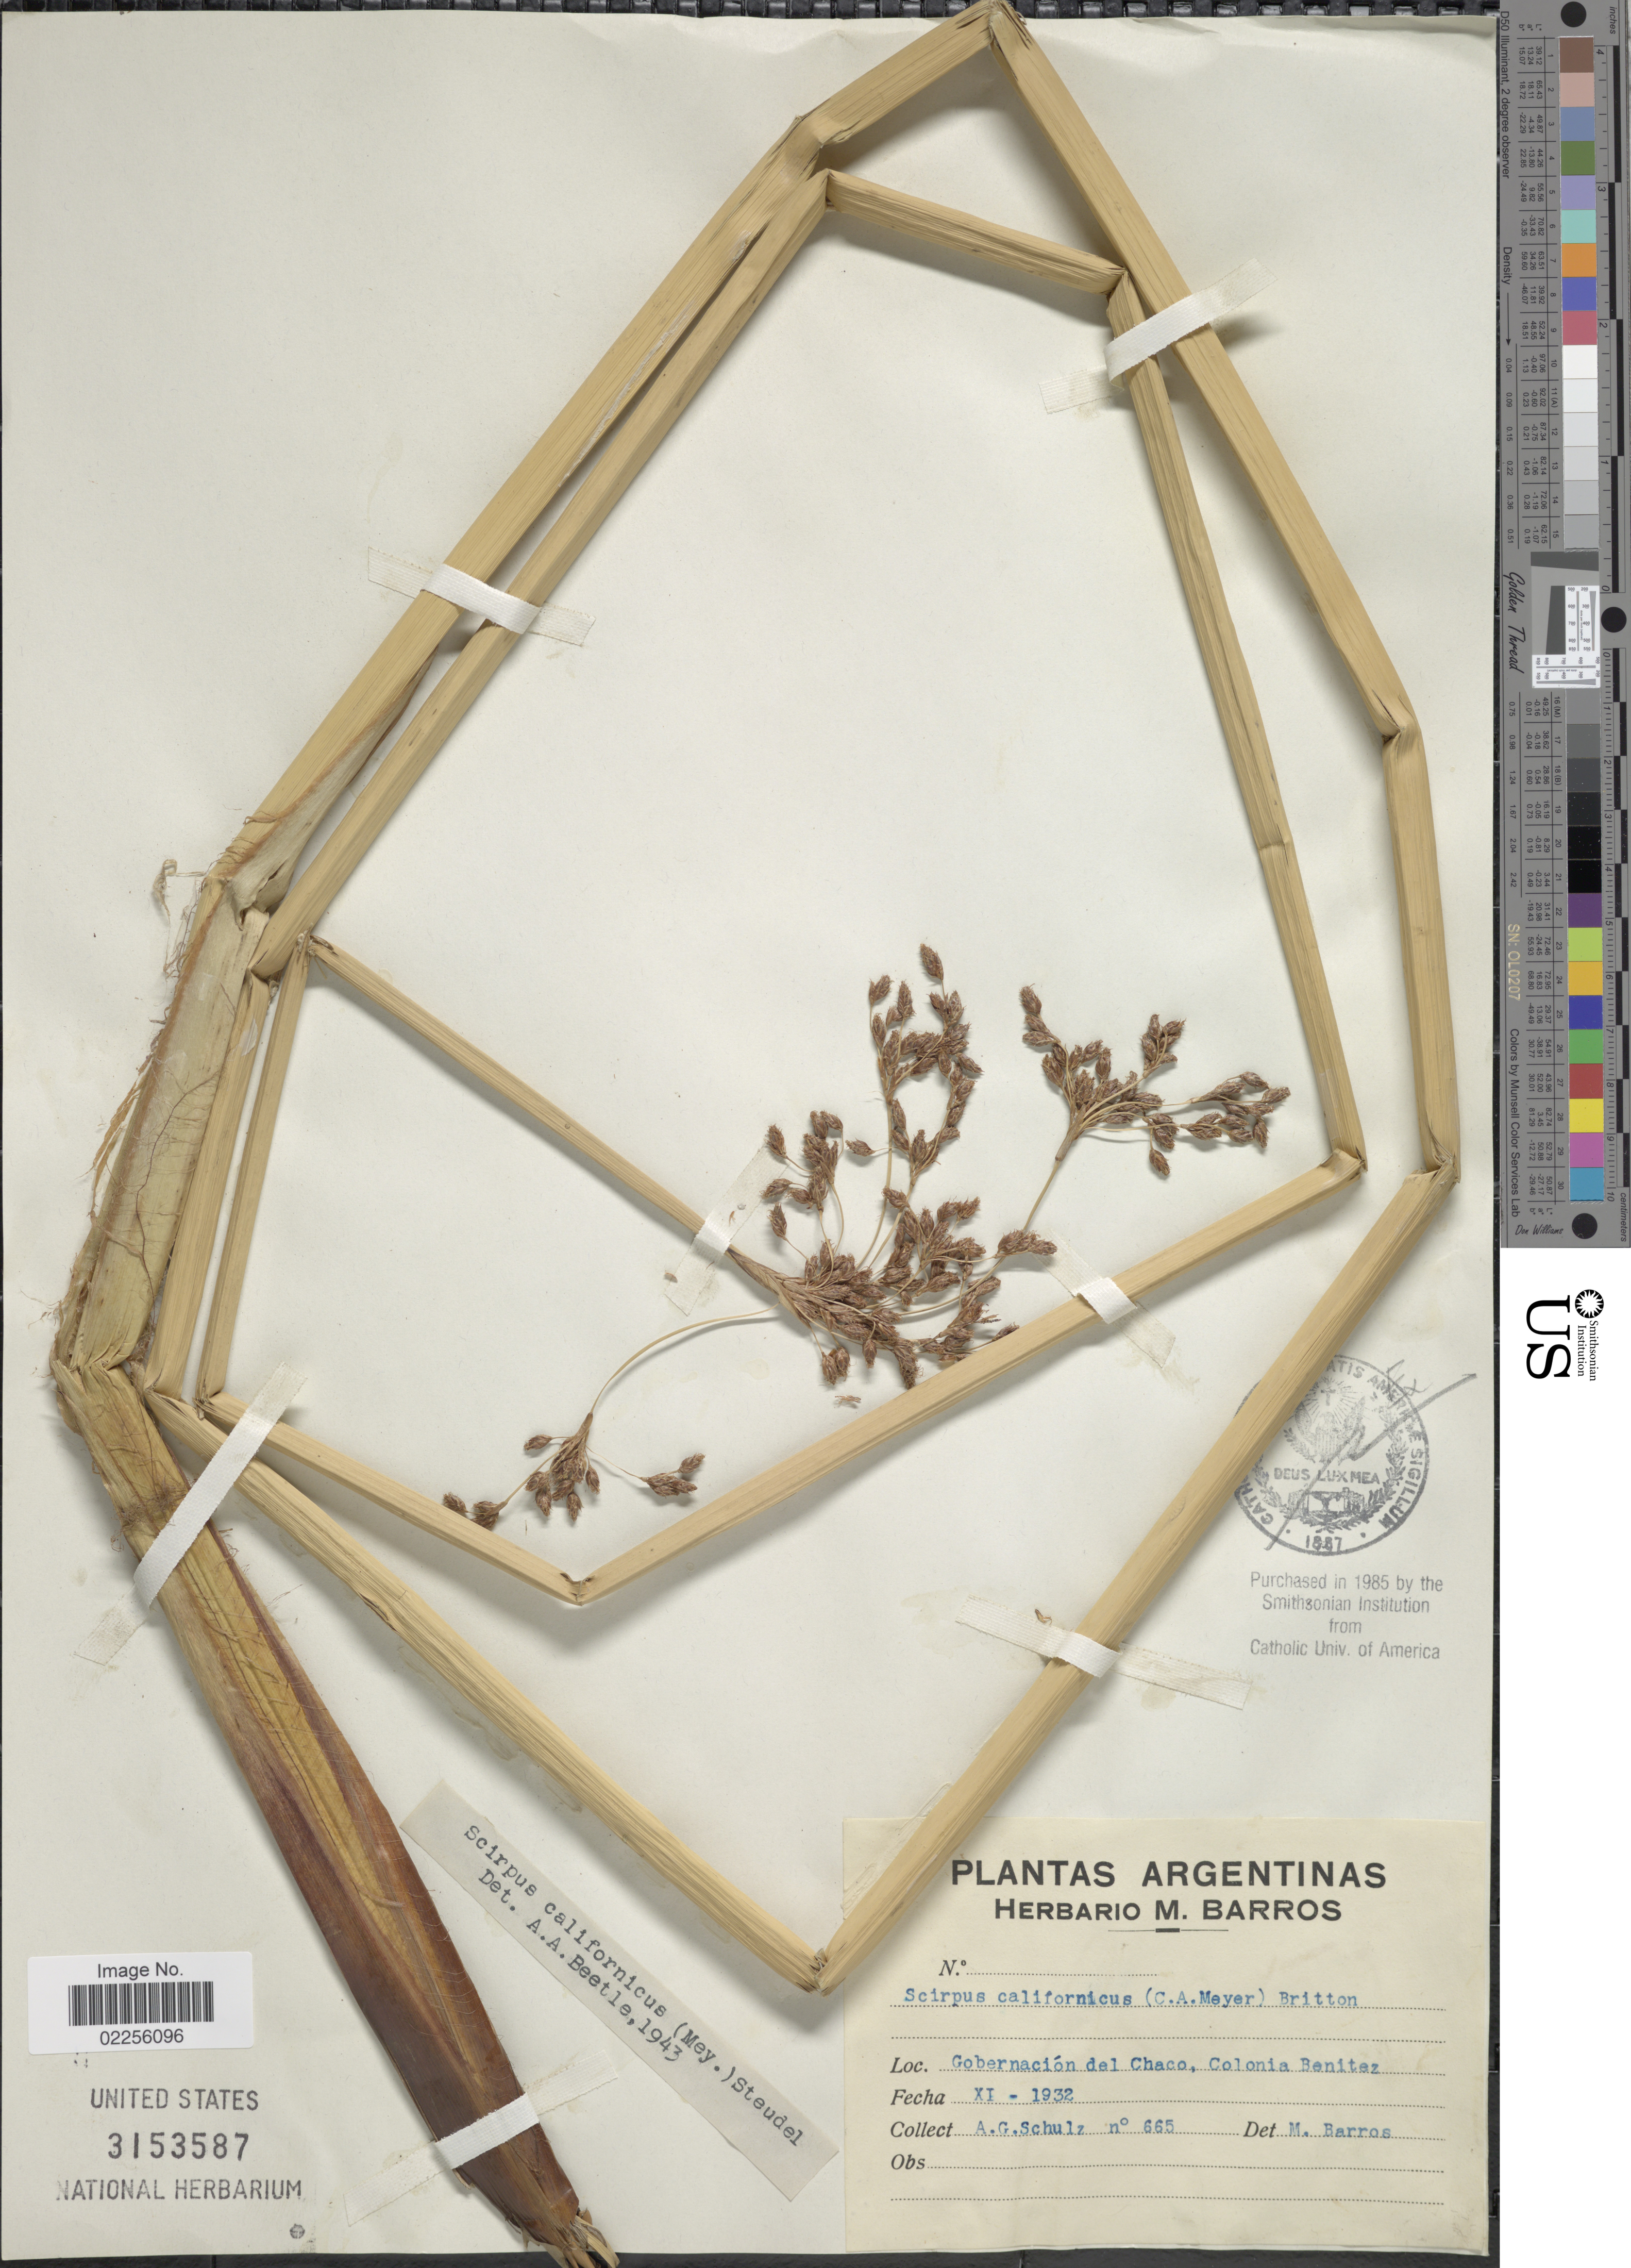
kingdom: Plantae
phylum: Tracheophyta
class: Liliopsida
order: Poales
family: Cyperaceae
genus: Schoenoplectus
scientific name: Schoenoplectus californicus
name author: (C.A. Mey.) Soják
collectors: A. G. Schulz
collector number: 665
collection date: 1932-11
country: Argentina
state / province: Chaco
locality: Gobernación del Chaco, Colonia Benitez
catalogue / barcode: US 3153587